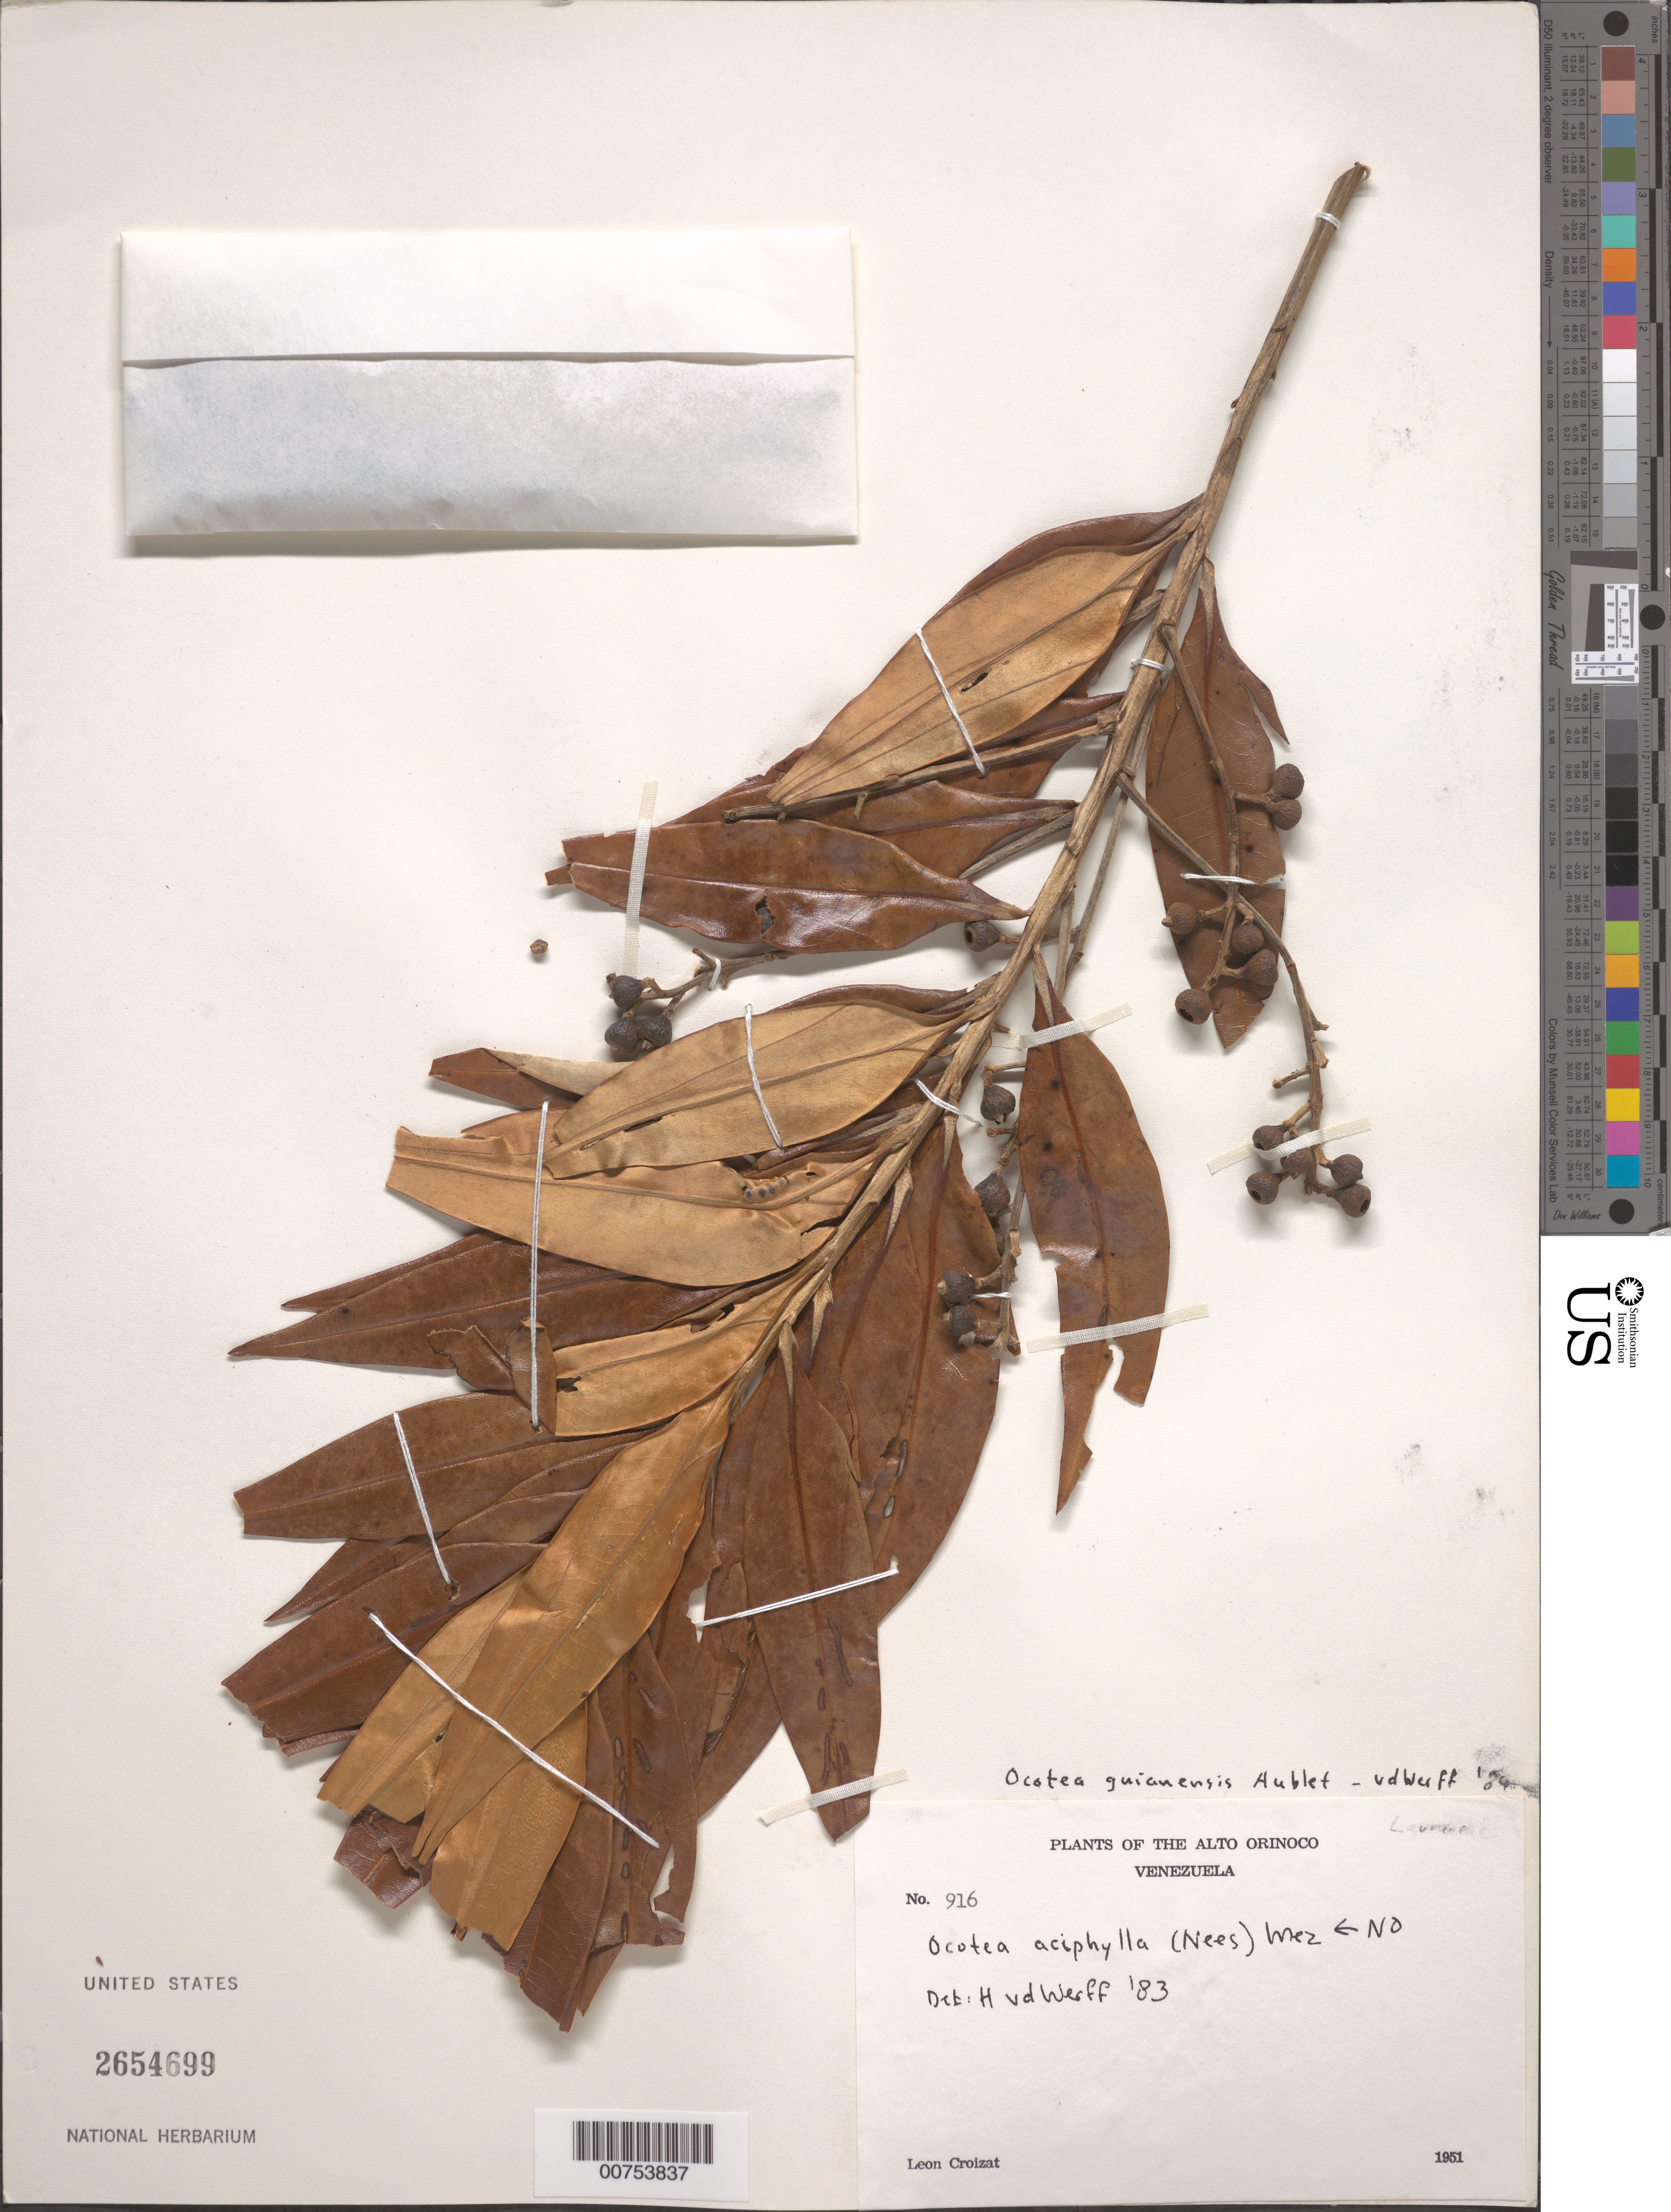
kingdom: Plantae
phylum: Tracheophyta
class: Magnoliopsida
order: Laurales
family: Lauraceae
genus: Ocotea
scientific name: Ocotea guianensis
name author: Aubl.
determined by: van der Werff, H., (MO), Missouri Botanical Garden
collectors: L. C. M. Croizat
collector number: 916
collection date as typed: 1951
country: Venezuela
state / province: Amazonas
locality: Alto Orinoco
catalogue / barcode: US 2654699